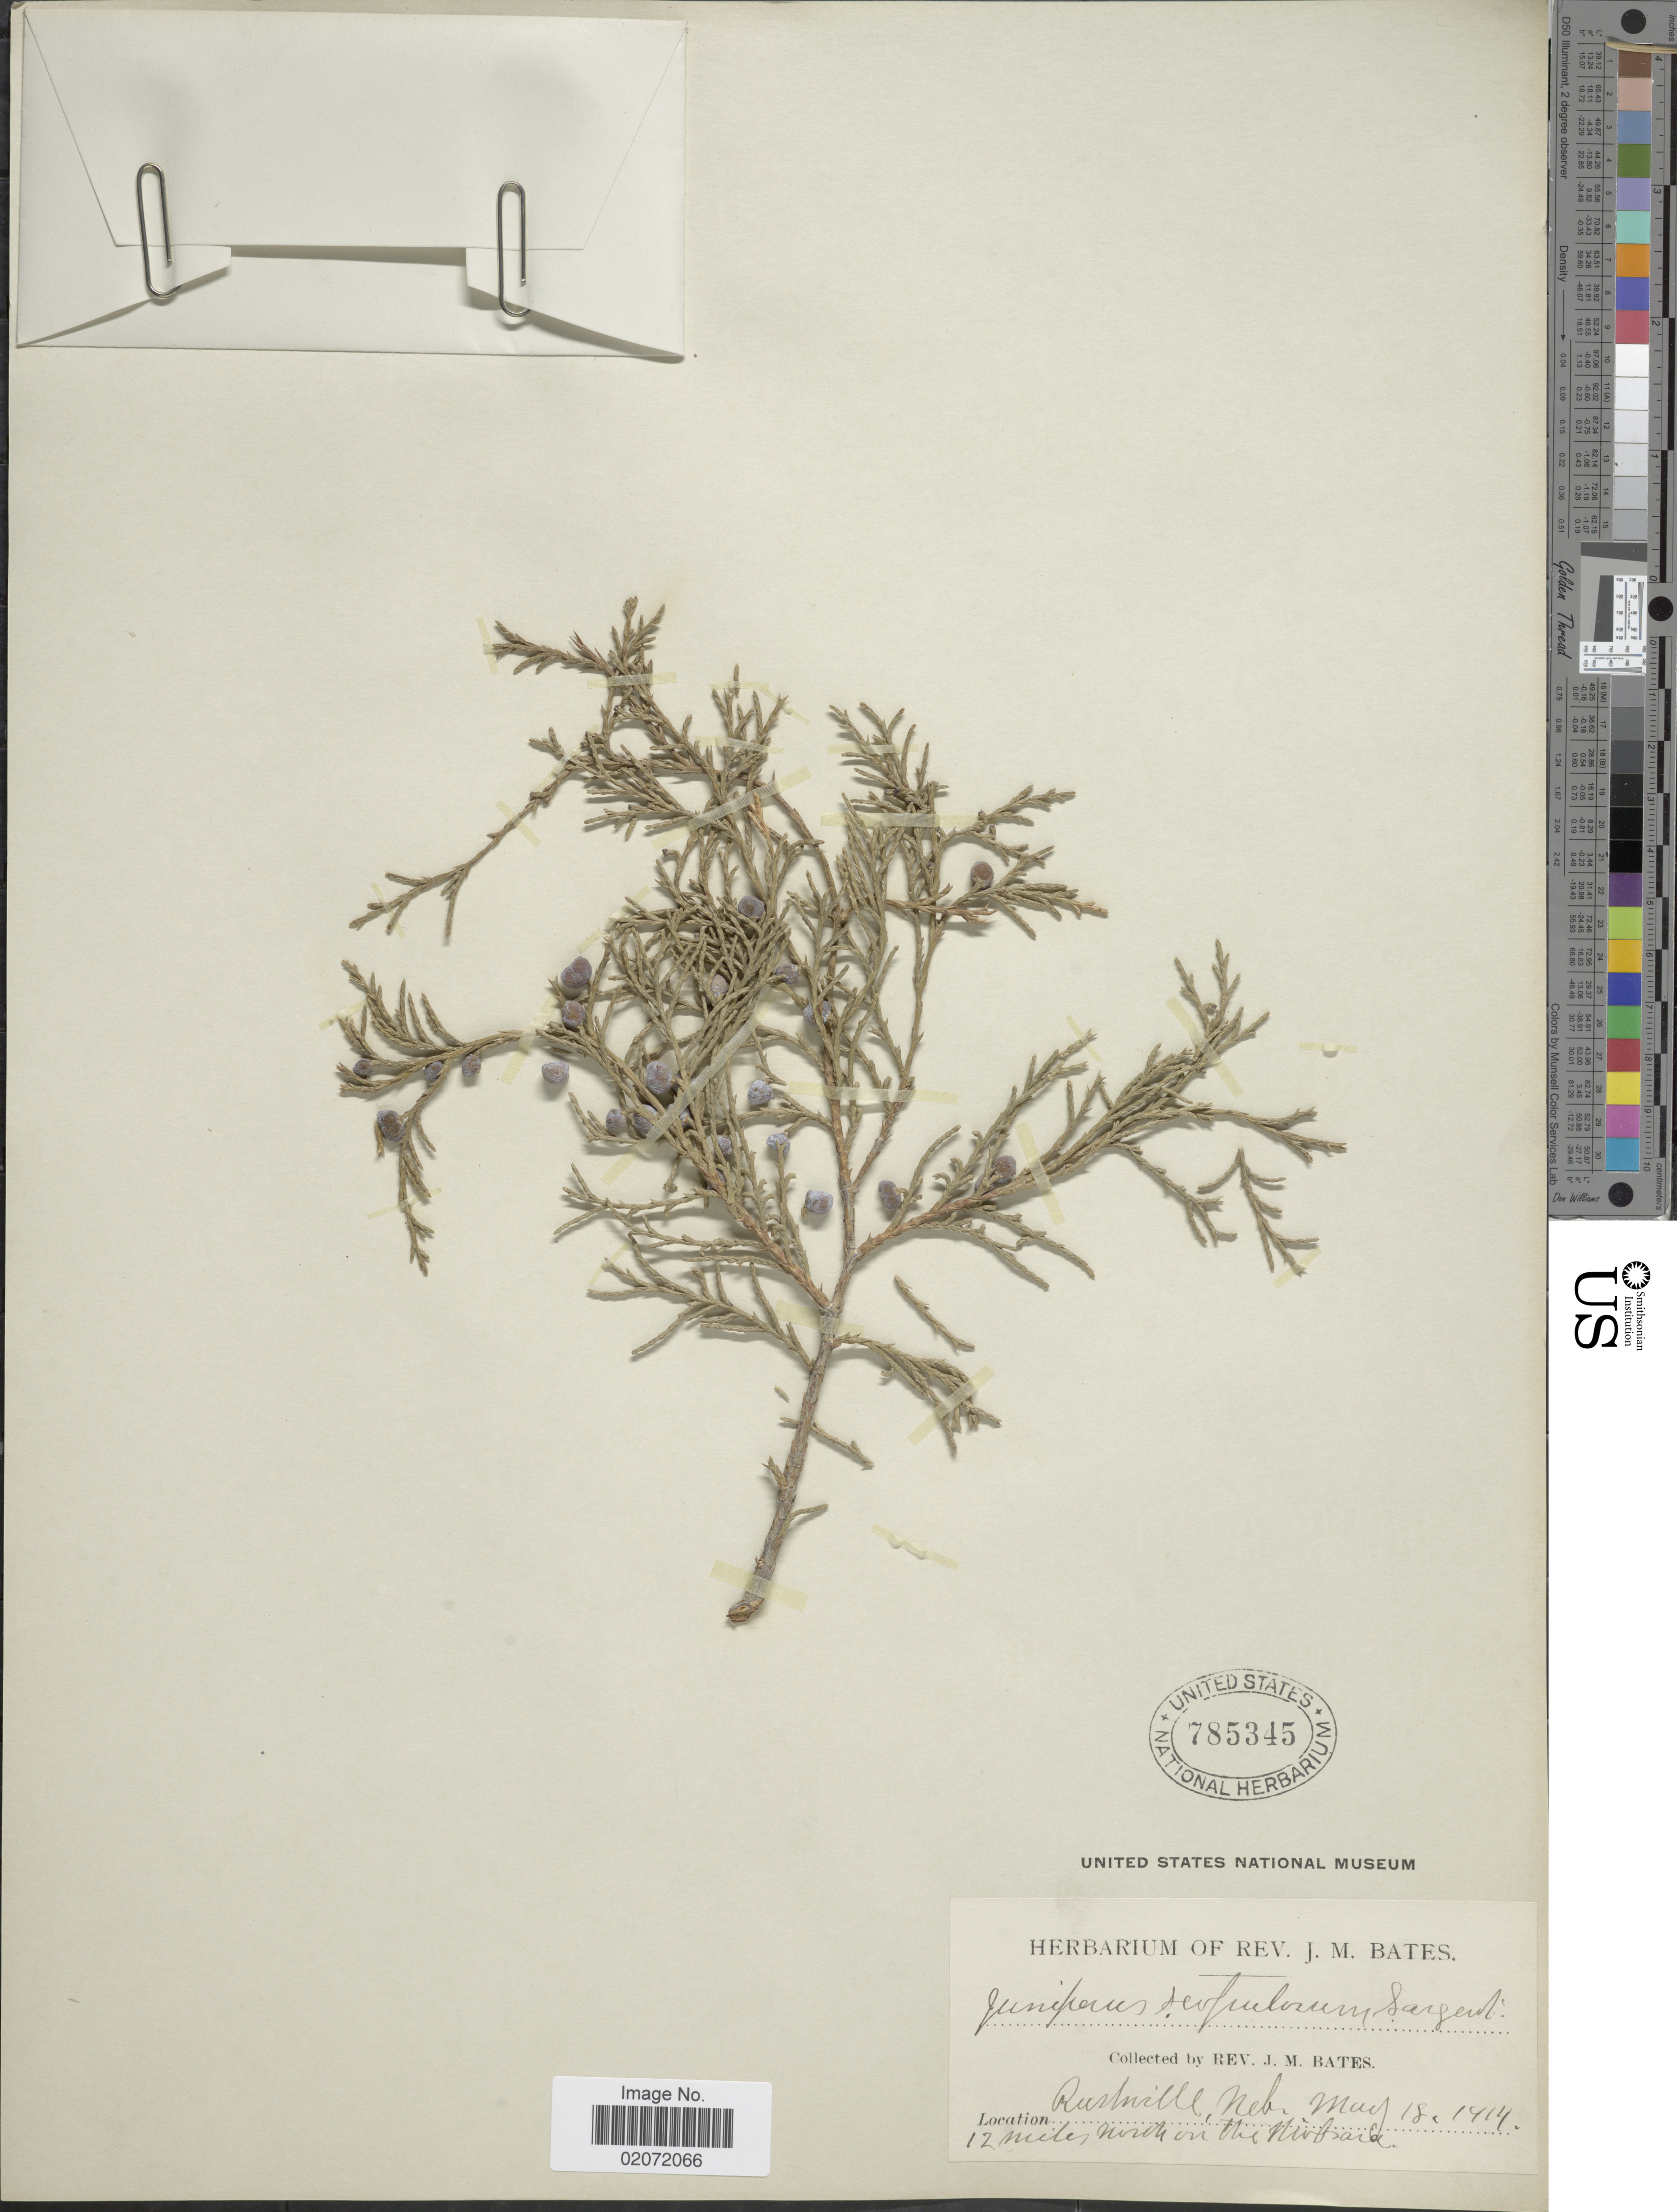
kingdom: Plantae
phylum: Tracheophyta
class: Pinopsida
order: Pinales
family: Cupressaceae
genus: Juniperus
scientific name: Juniperus virginiana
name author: L.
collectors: J. Bates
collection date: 1914-05-18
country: United States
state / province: Nebraska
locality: Rushville, 12 miles north on the Niobrara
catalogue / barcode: US 785345